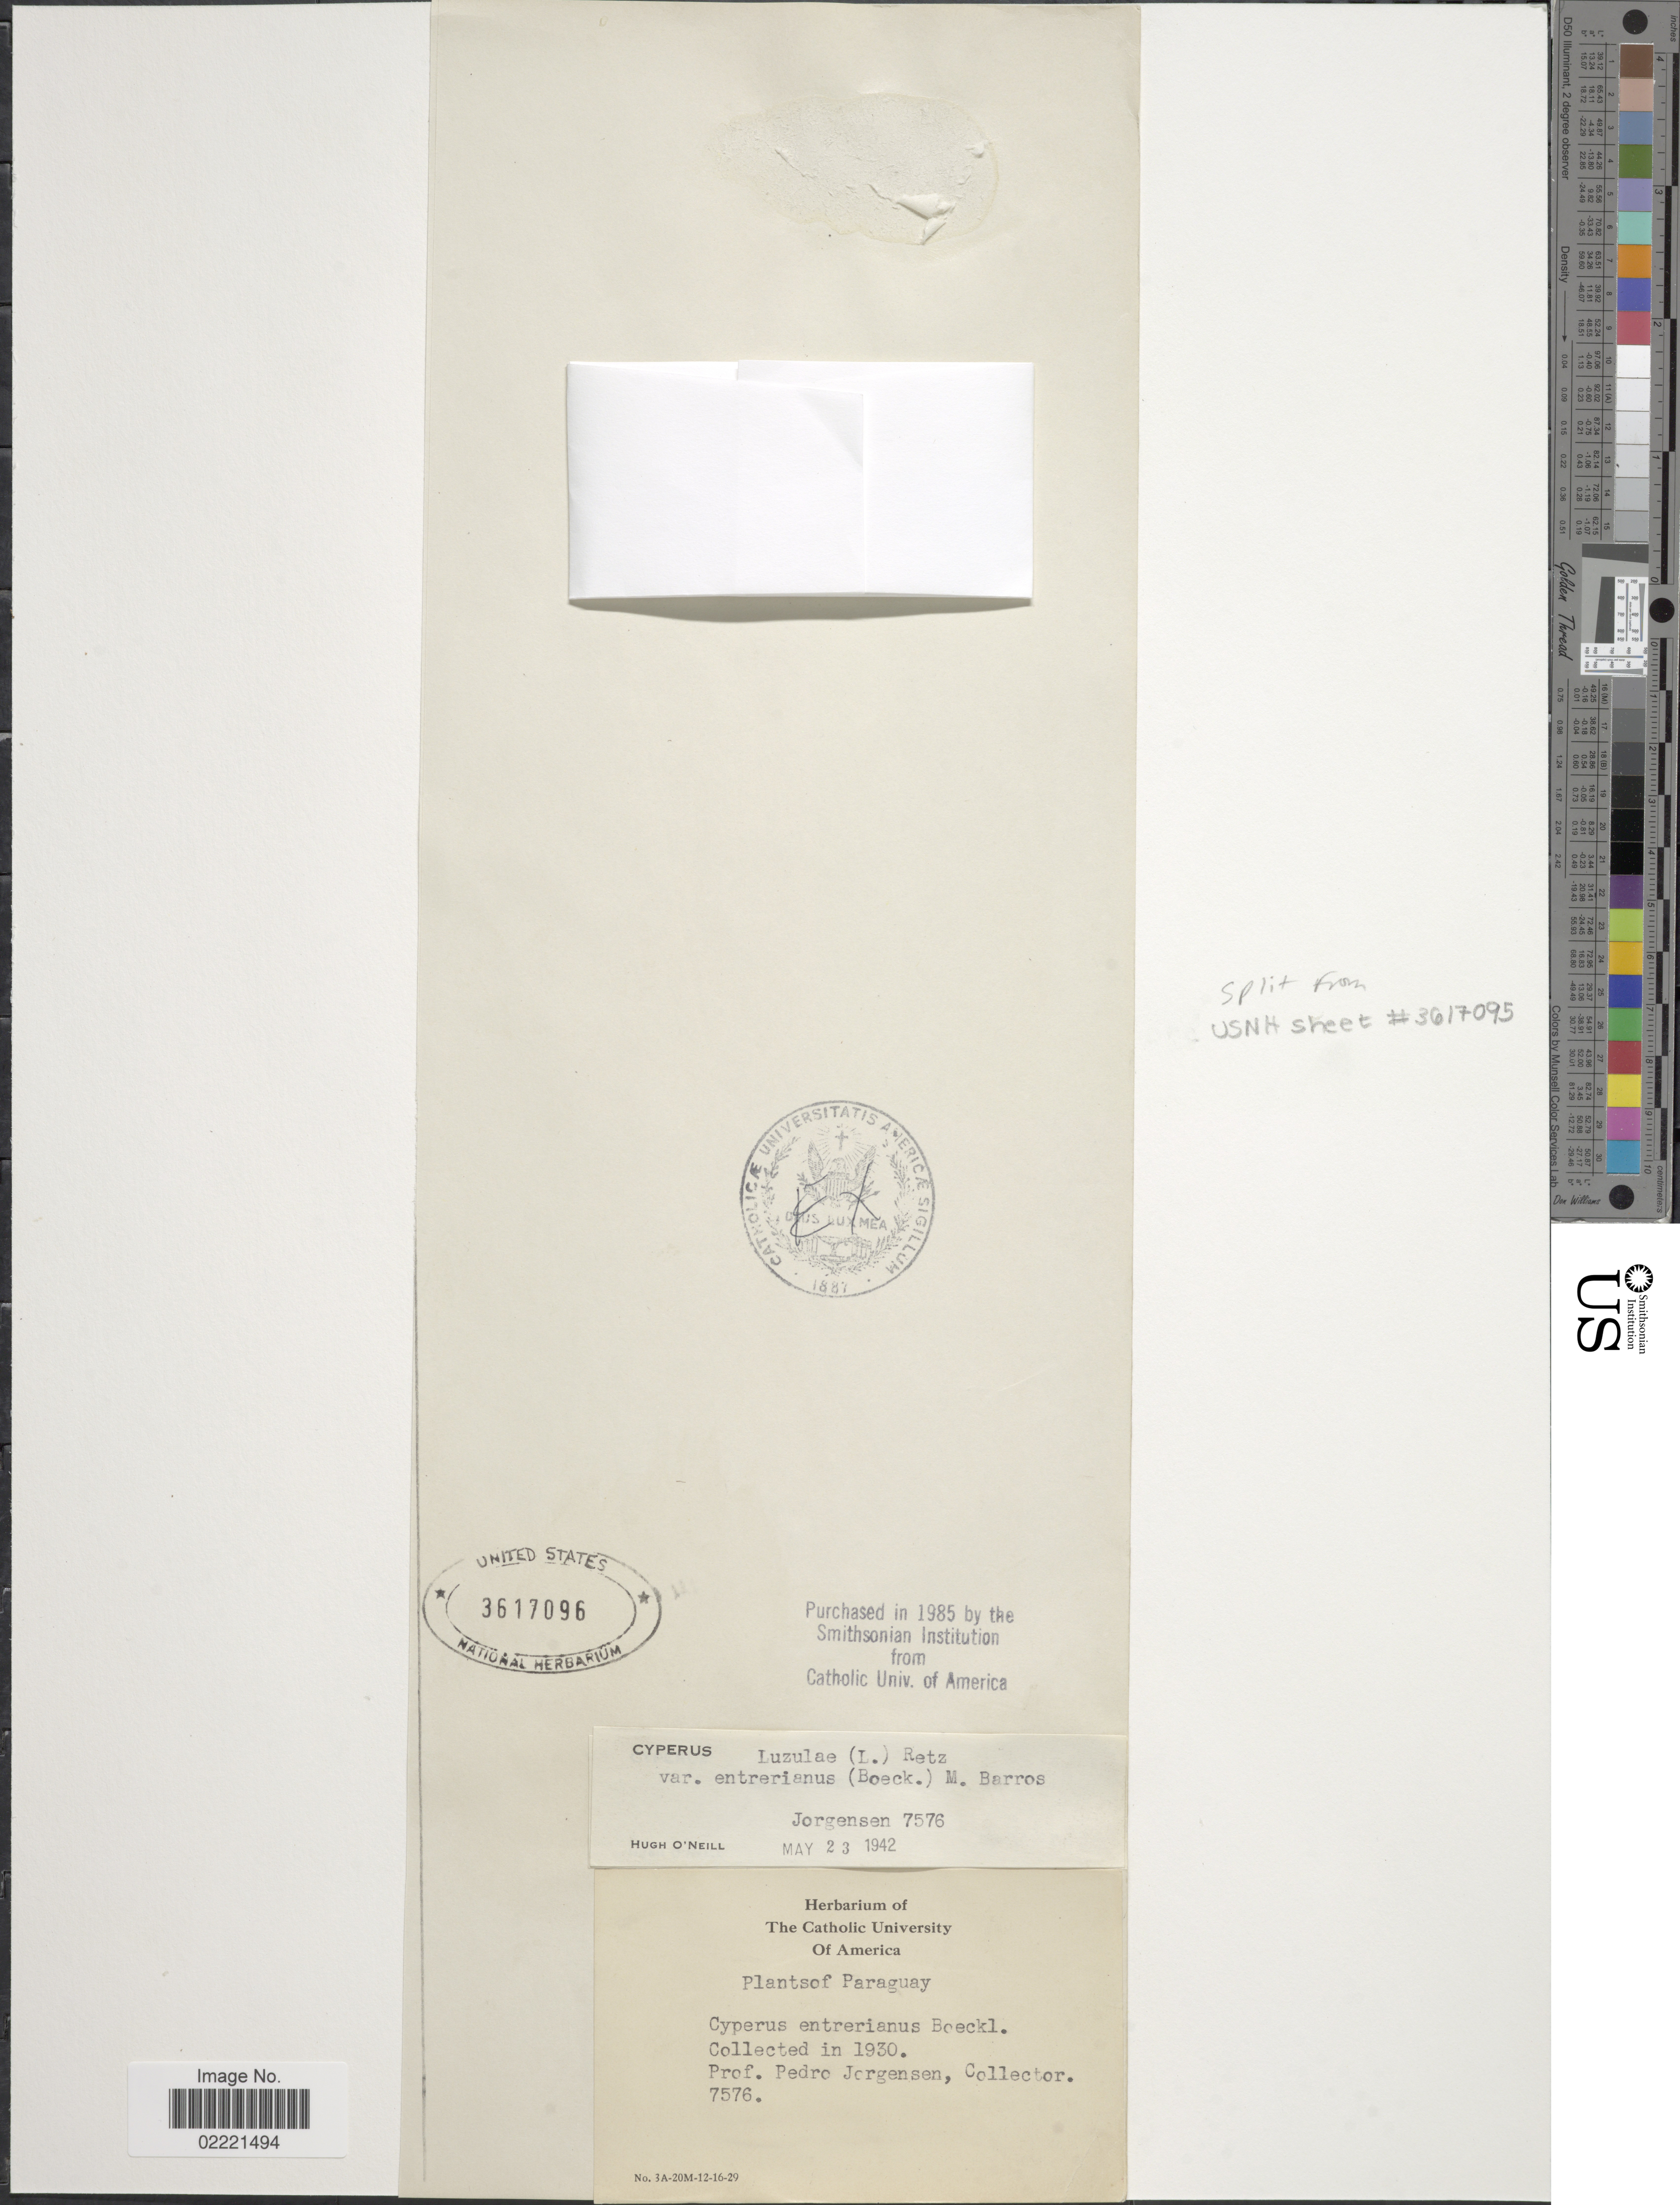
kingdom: Plantae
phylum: Tracheophyta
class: Liliopsida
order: Poales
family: Cyperaceae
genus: Cyperus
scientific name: Cyperus entrerianus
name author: Boeckeler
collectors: P. Jörgensen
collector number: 7576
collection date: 1930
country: Paraguay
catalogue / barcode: US 3617096